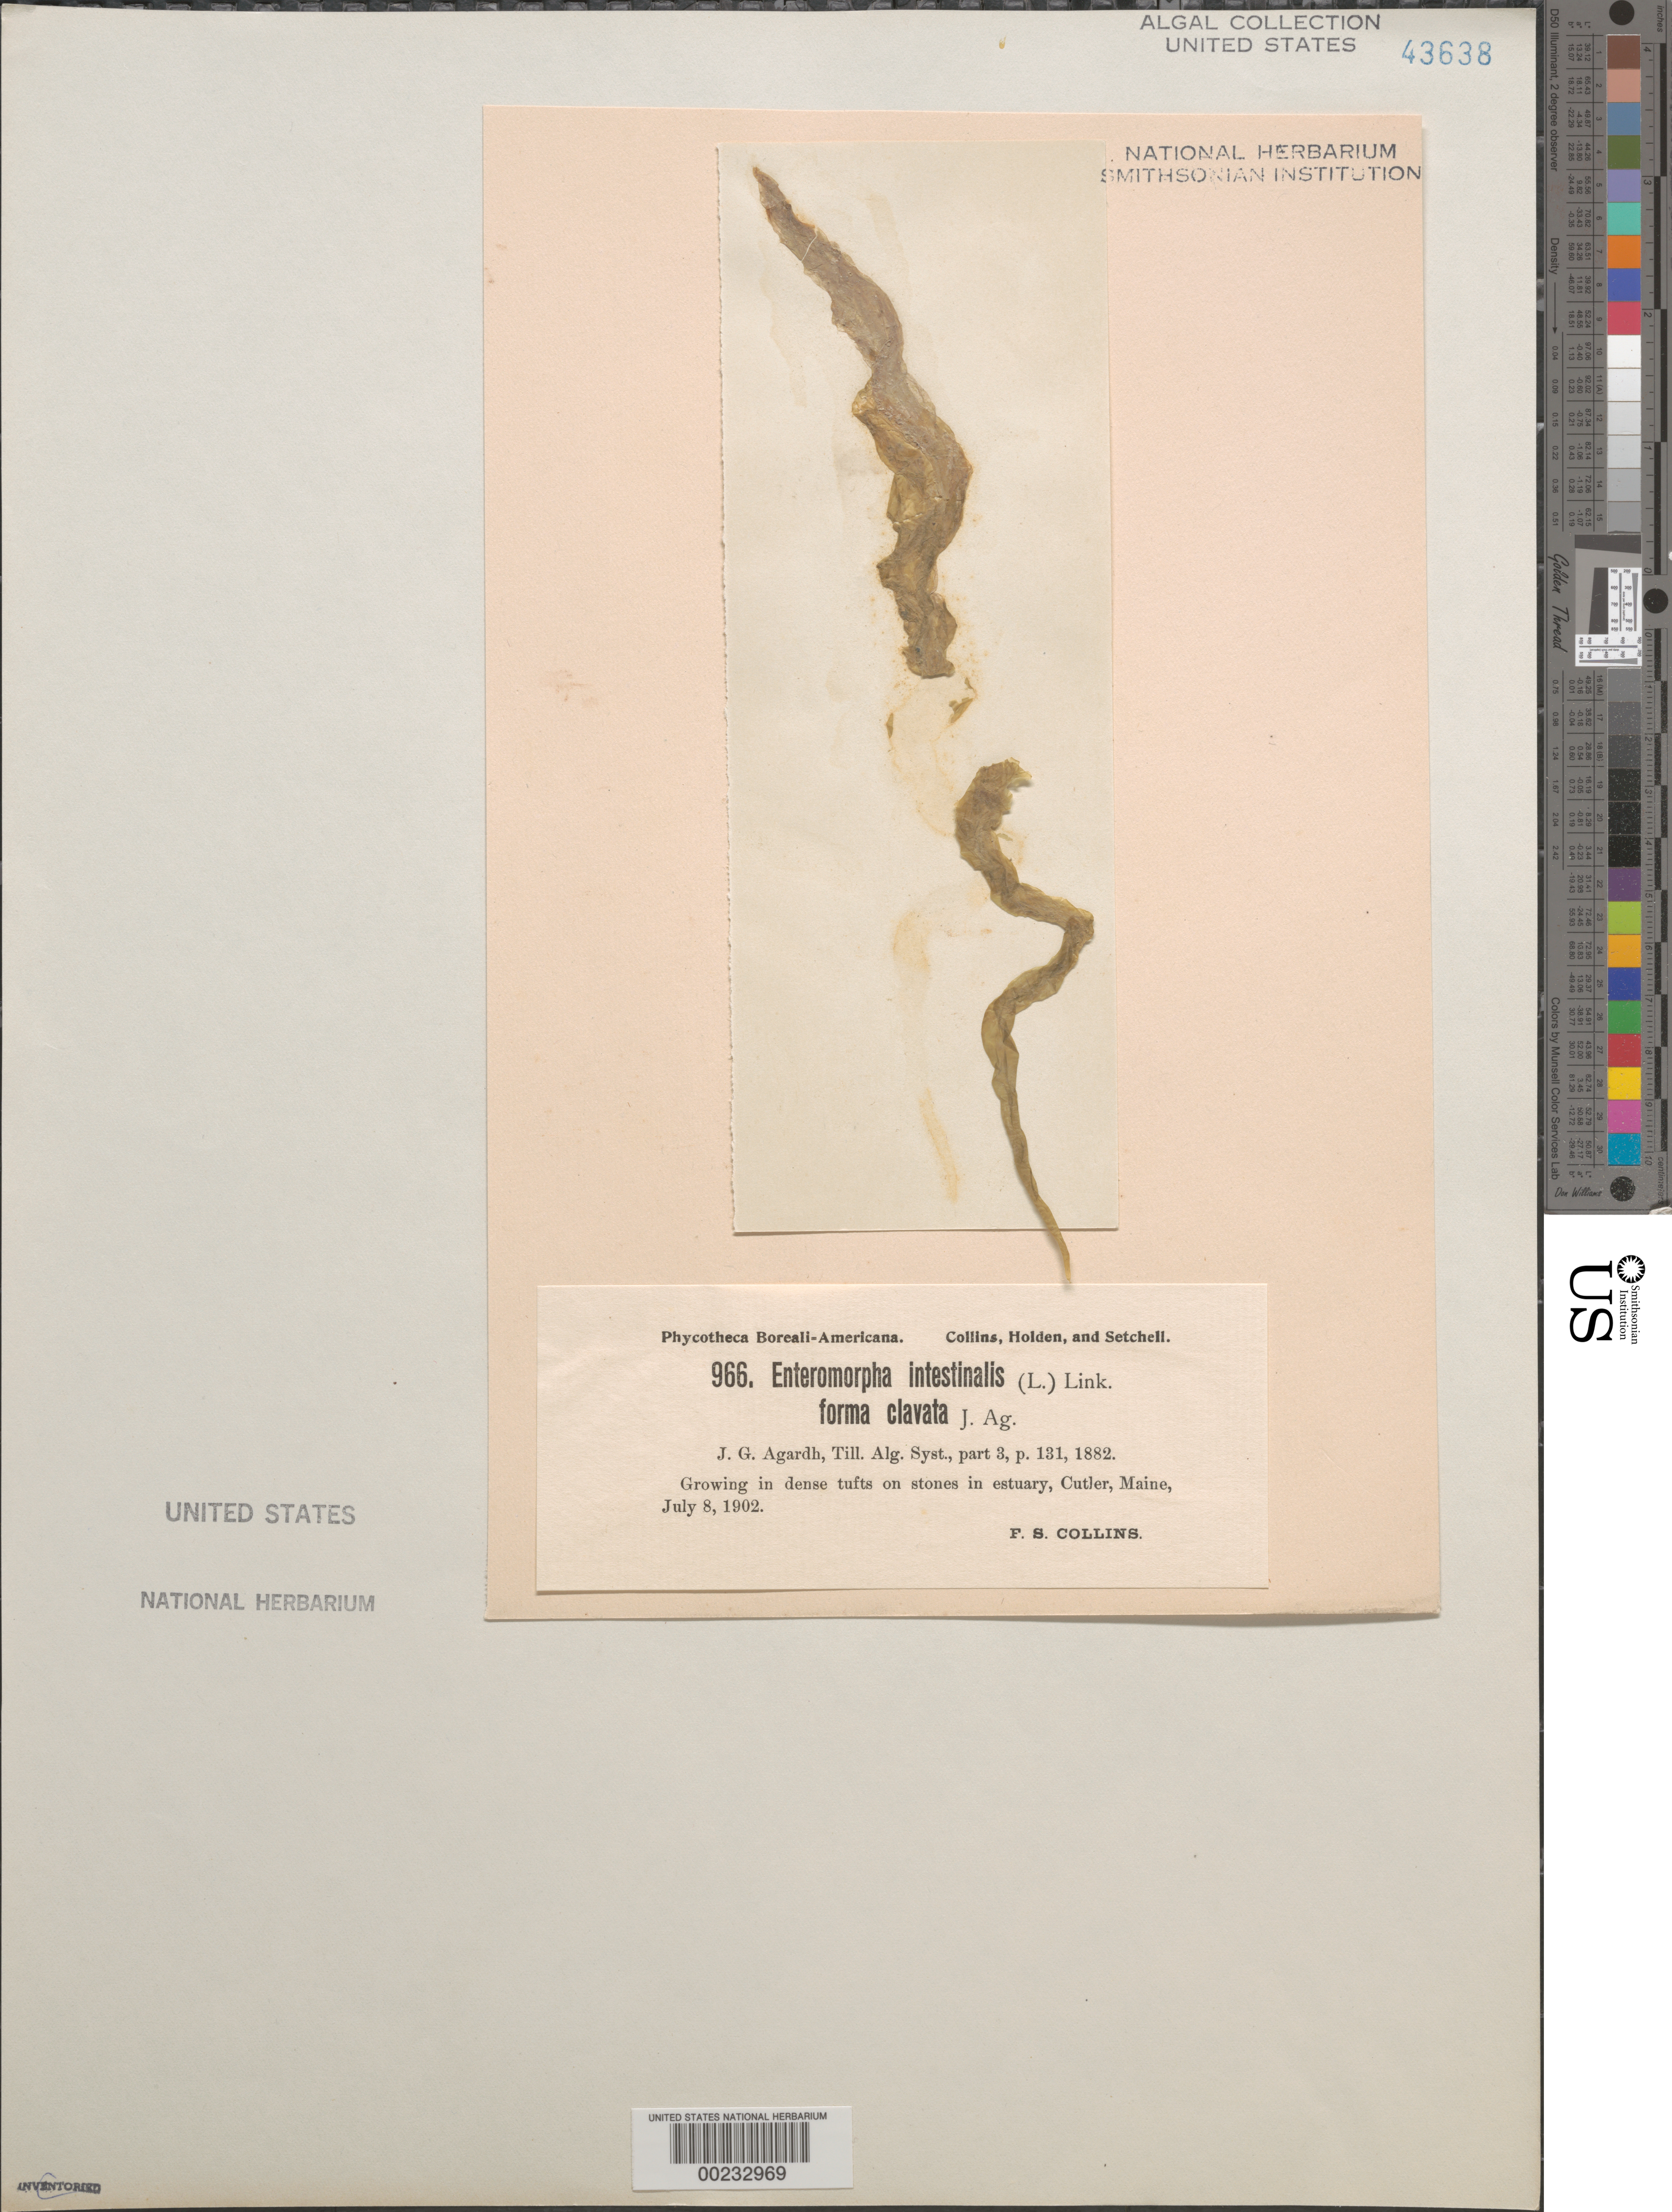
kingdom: Plantae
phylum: Chlorophyta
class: Ulvophyceae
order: Ulvales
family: Ulvaceae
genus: Ulva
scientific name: Ulva intestinalis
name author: L.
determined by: Algae name updating Project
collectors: F. Collins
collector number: PB-A 966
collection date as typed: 08 Jul 1902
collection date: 1902-07-08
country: United States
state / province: Maine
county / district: Washington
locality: Cutler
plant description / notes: Collins, Holden & Setchell, Phycotheca Boreali-Americana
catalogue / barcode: US 43638